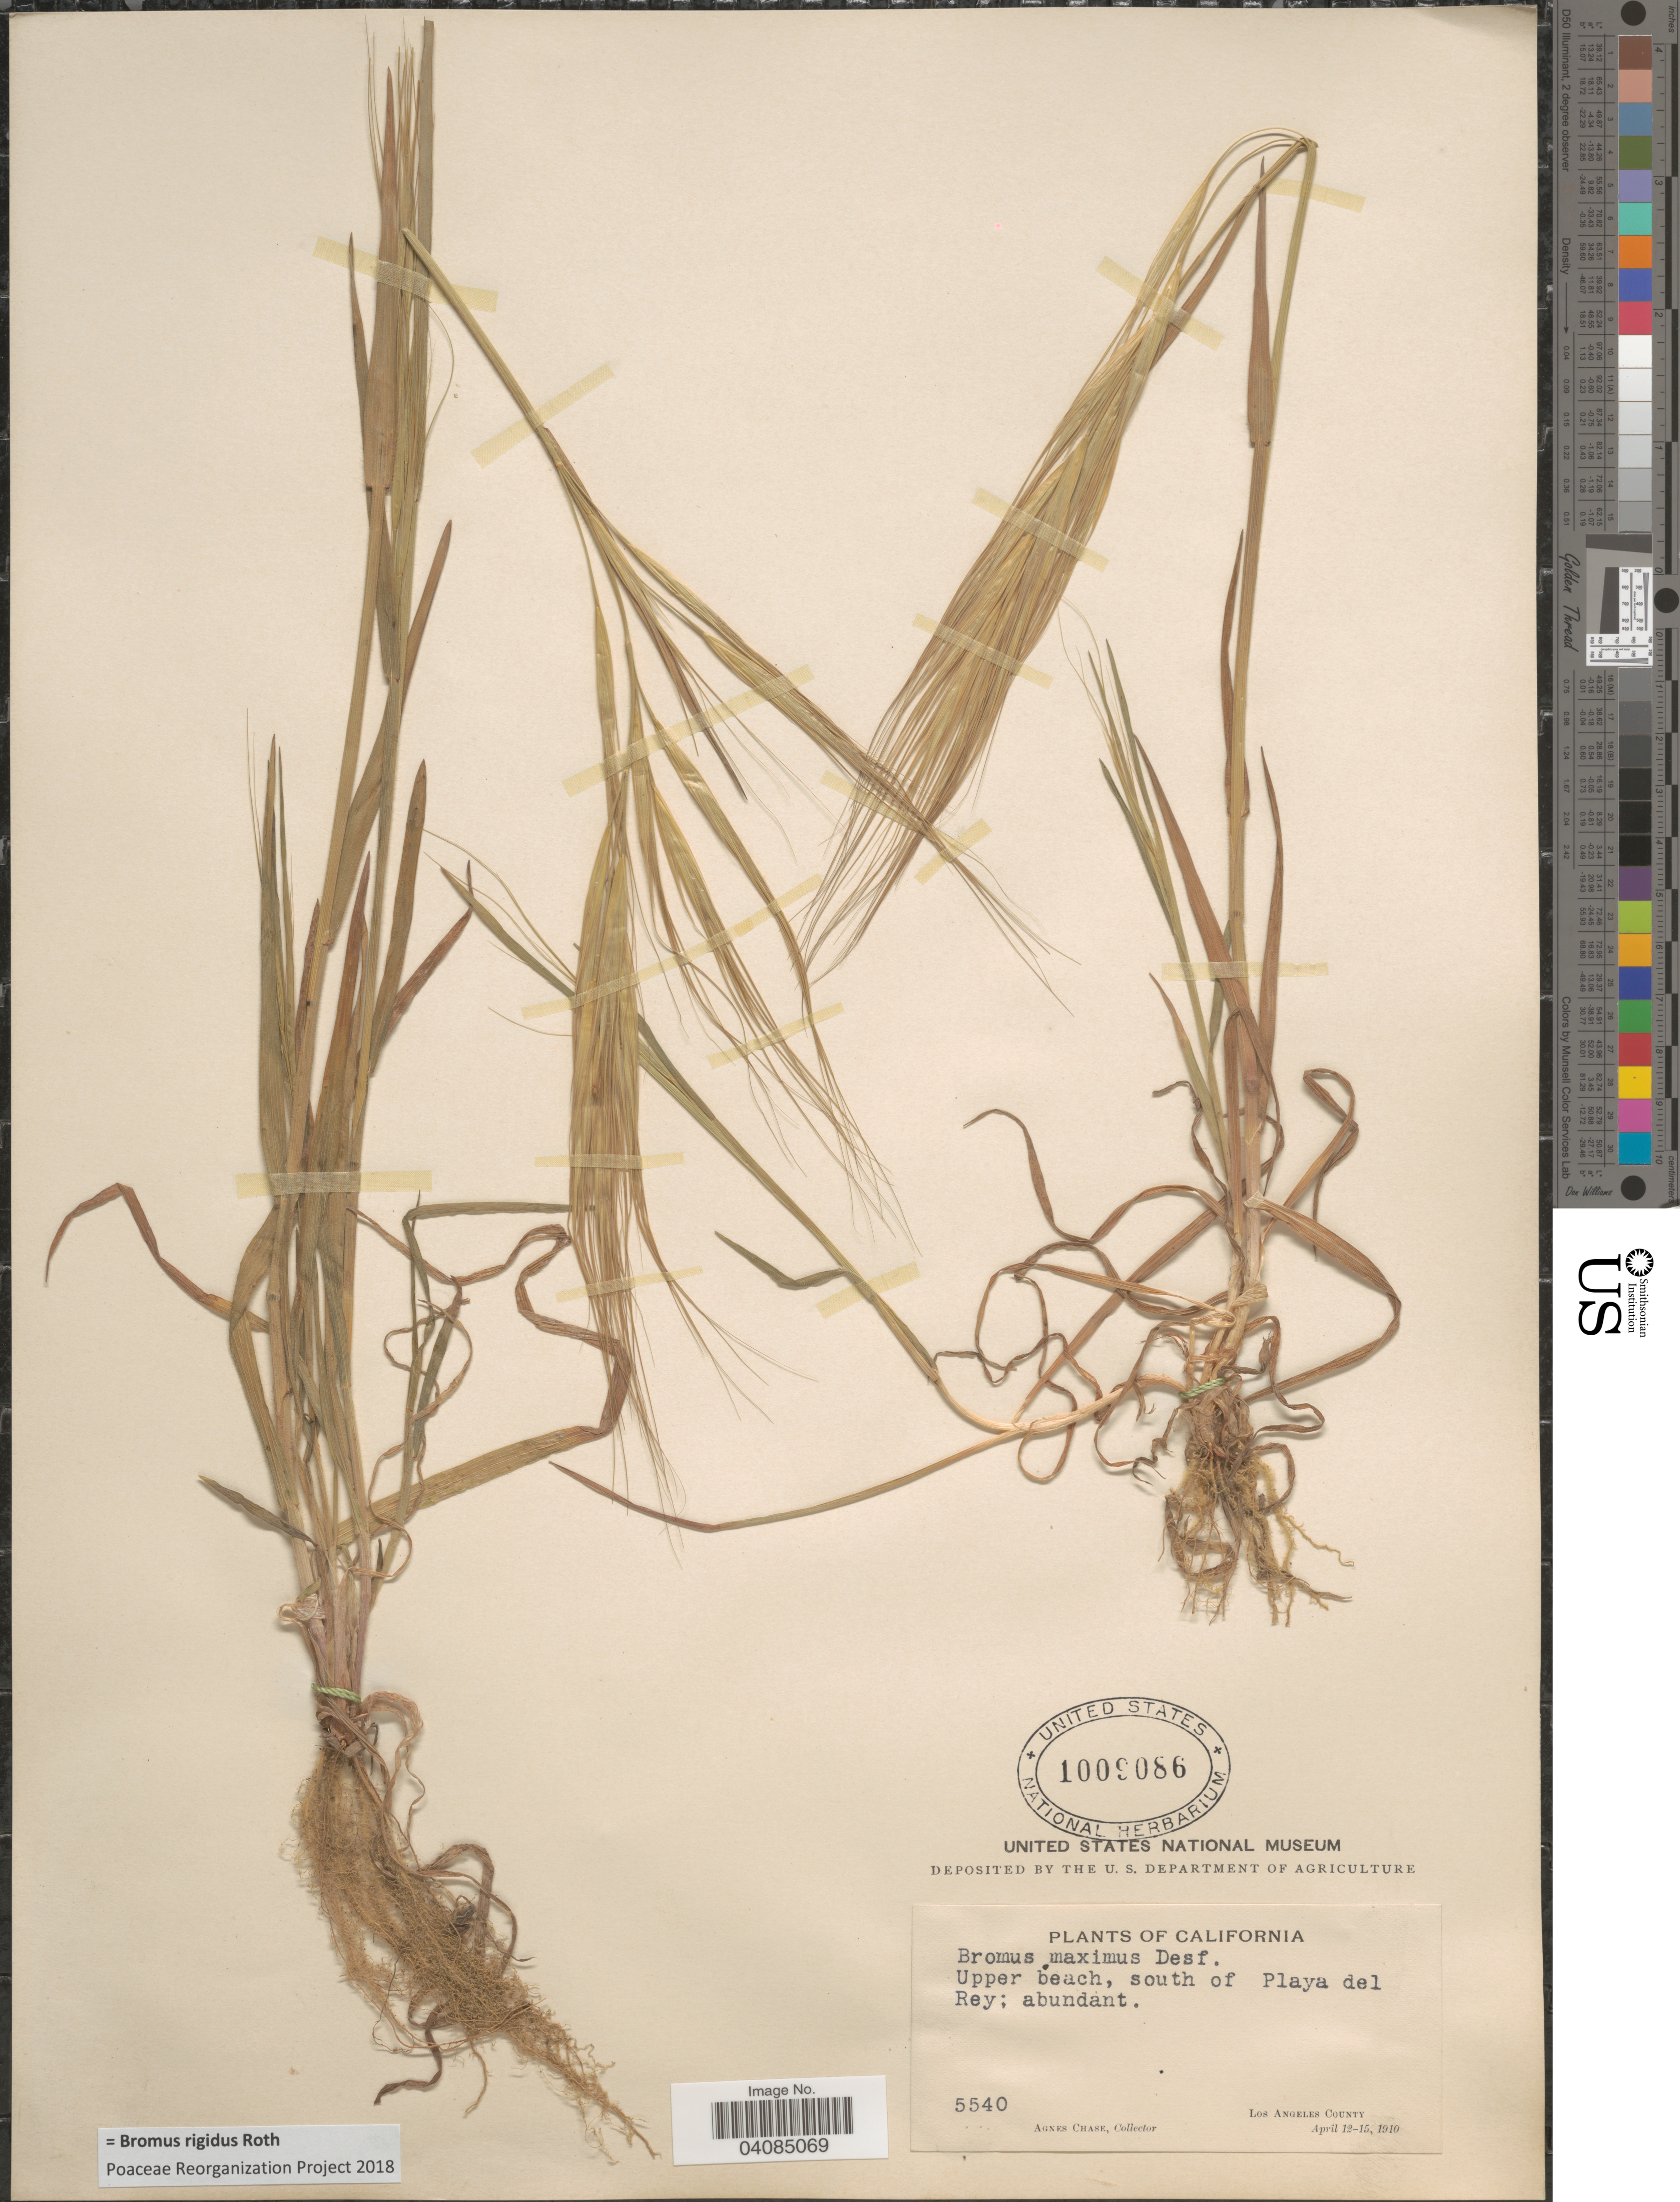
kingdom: Plantae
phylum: Tracheophyta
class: Liliopsida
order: Poales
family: Poaceae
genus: Bromus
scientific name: Bromus rigidus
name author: Roth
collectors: A. Chase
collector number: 5540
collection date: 1910-04-12/1910-04-15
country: United States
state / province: California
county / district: Los Angeles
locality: Upper beach, south of Playa del Rey. Los Angeles County.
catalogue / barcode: US 1009086